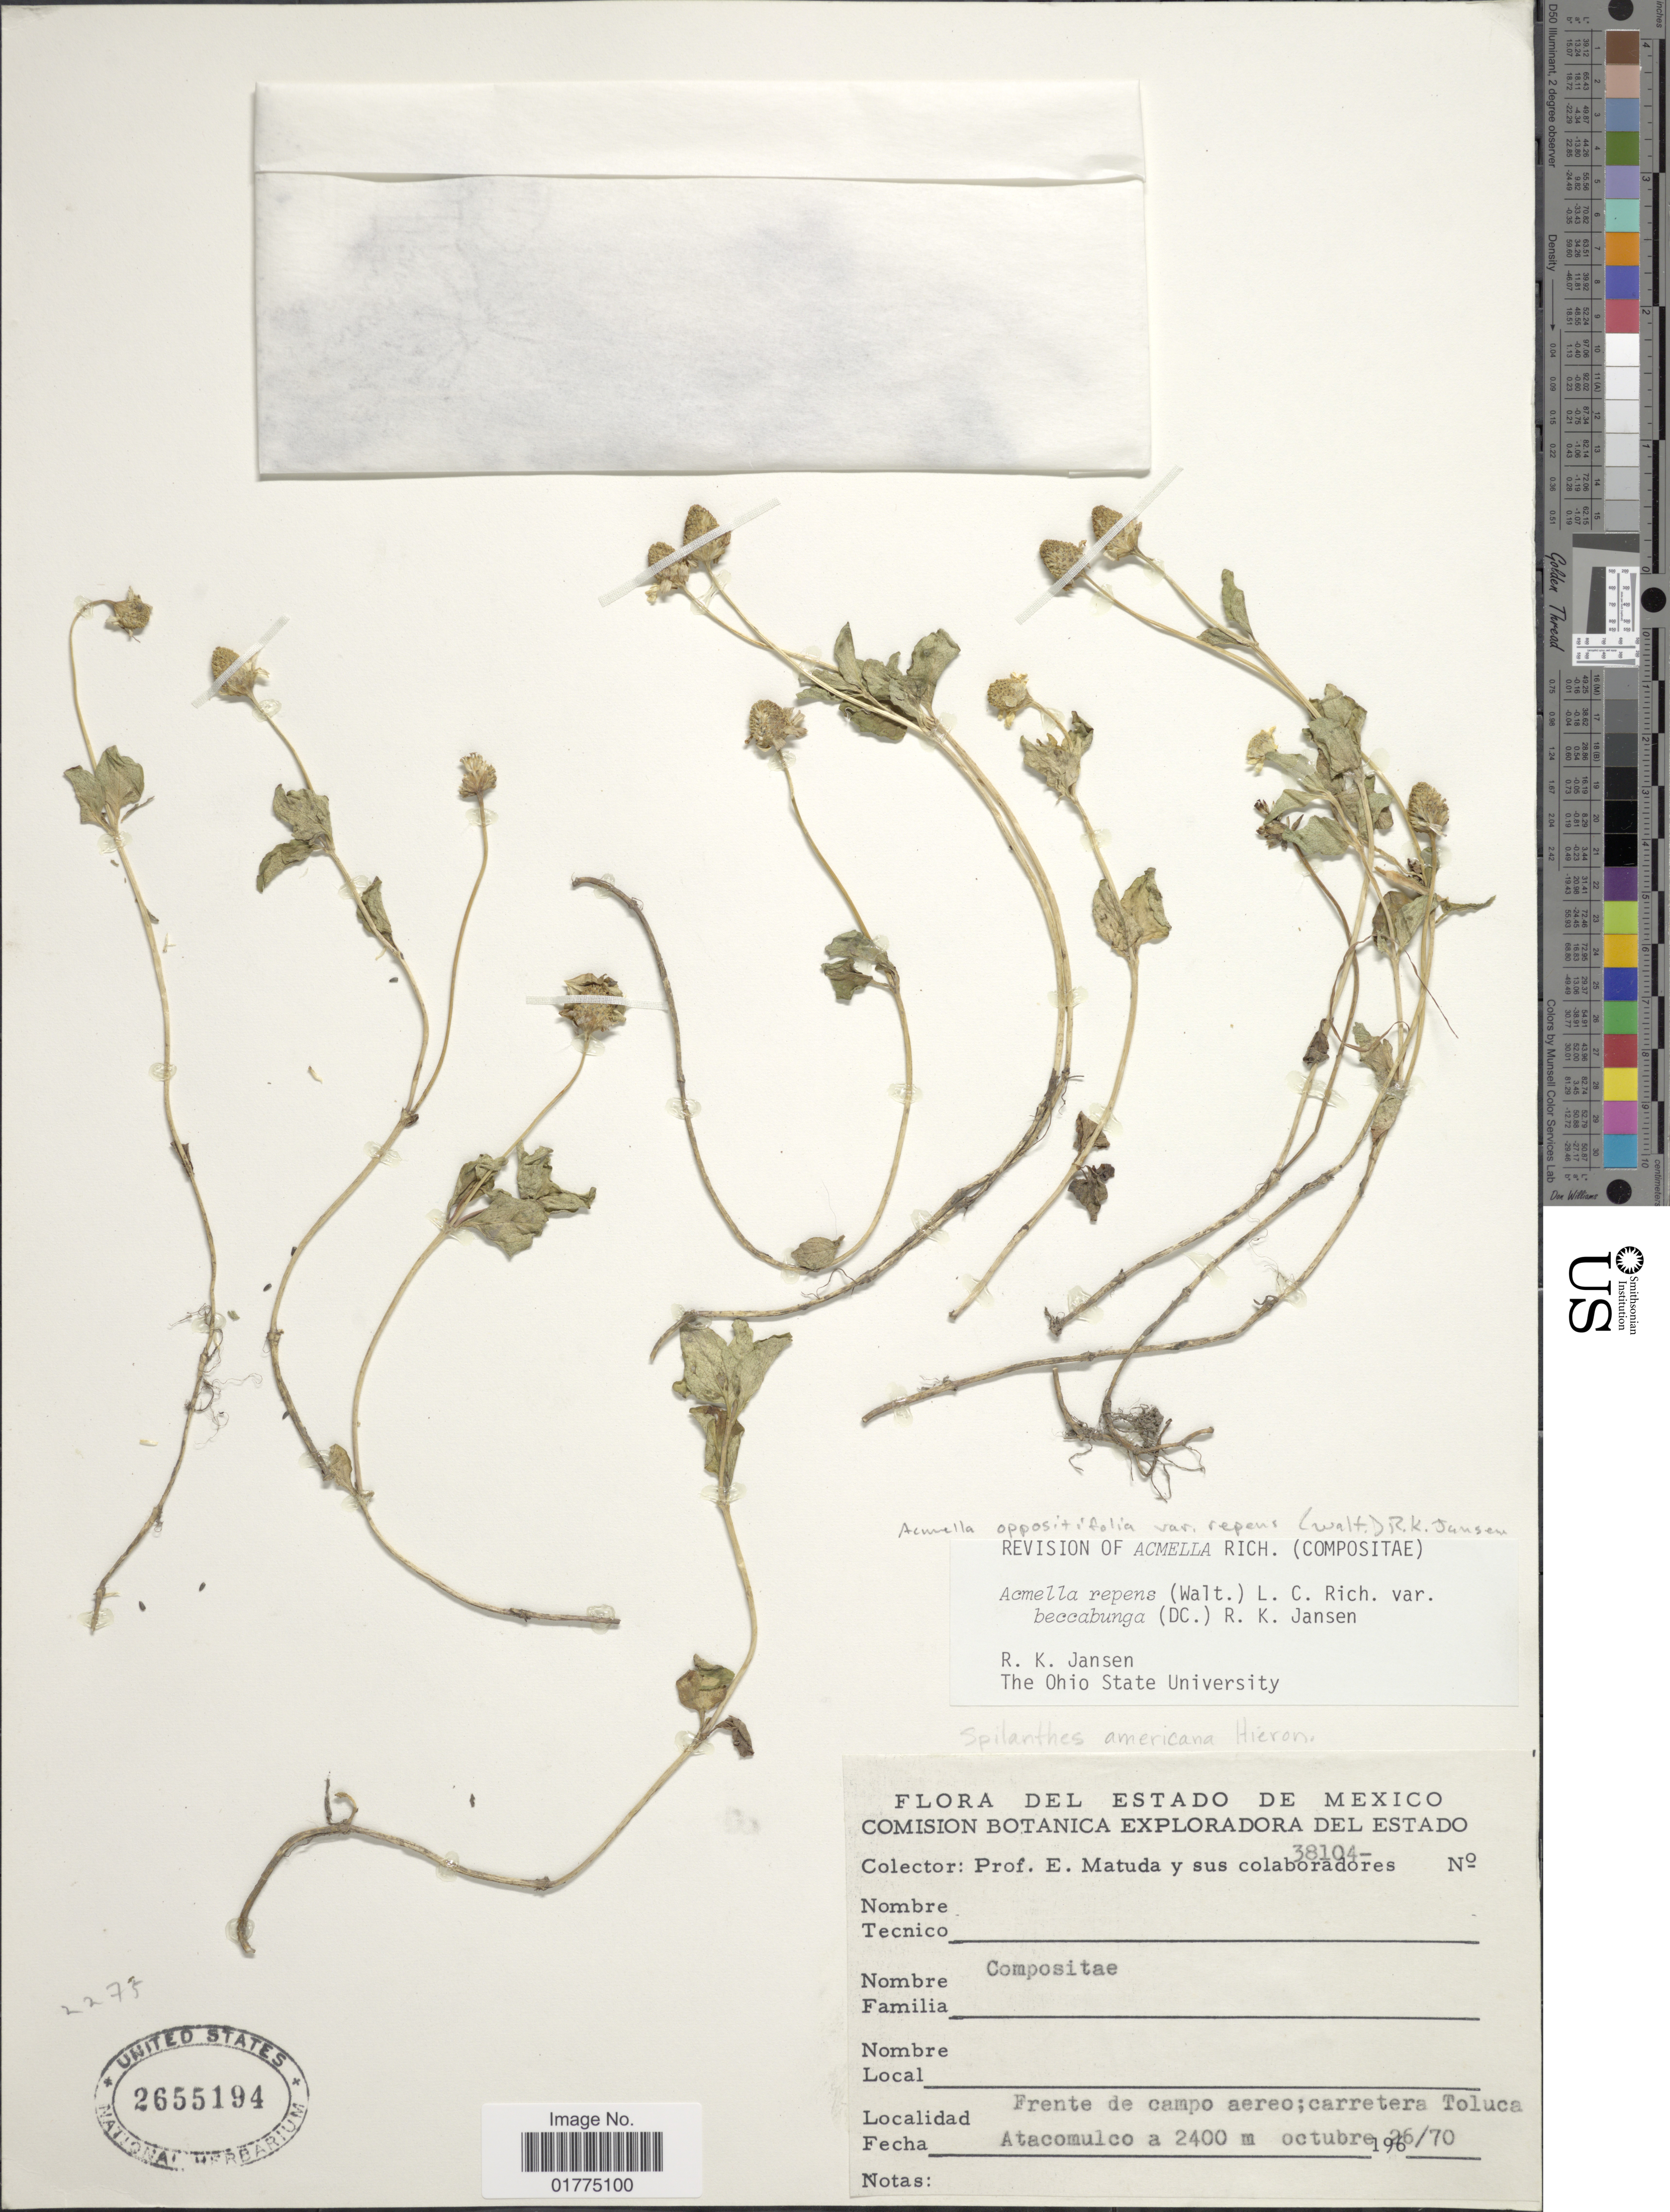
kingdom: Plantae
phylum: Tracheophyta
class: Magnoliopsida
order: Asterales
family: Asteraceae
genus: Acmella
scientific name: Acmella repens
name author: (Walter) Rich.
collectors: E. Matuda & et al.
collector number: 38104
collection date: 1970-10-26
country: Mexico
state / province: México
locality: Frente de campo aereo; carretera Toluca Atacomulco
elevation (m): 2400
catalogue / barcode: US 2655194